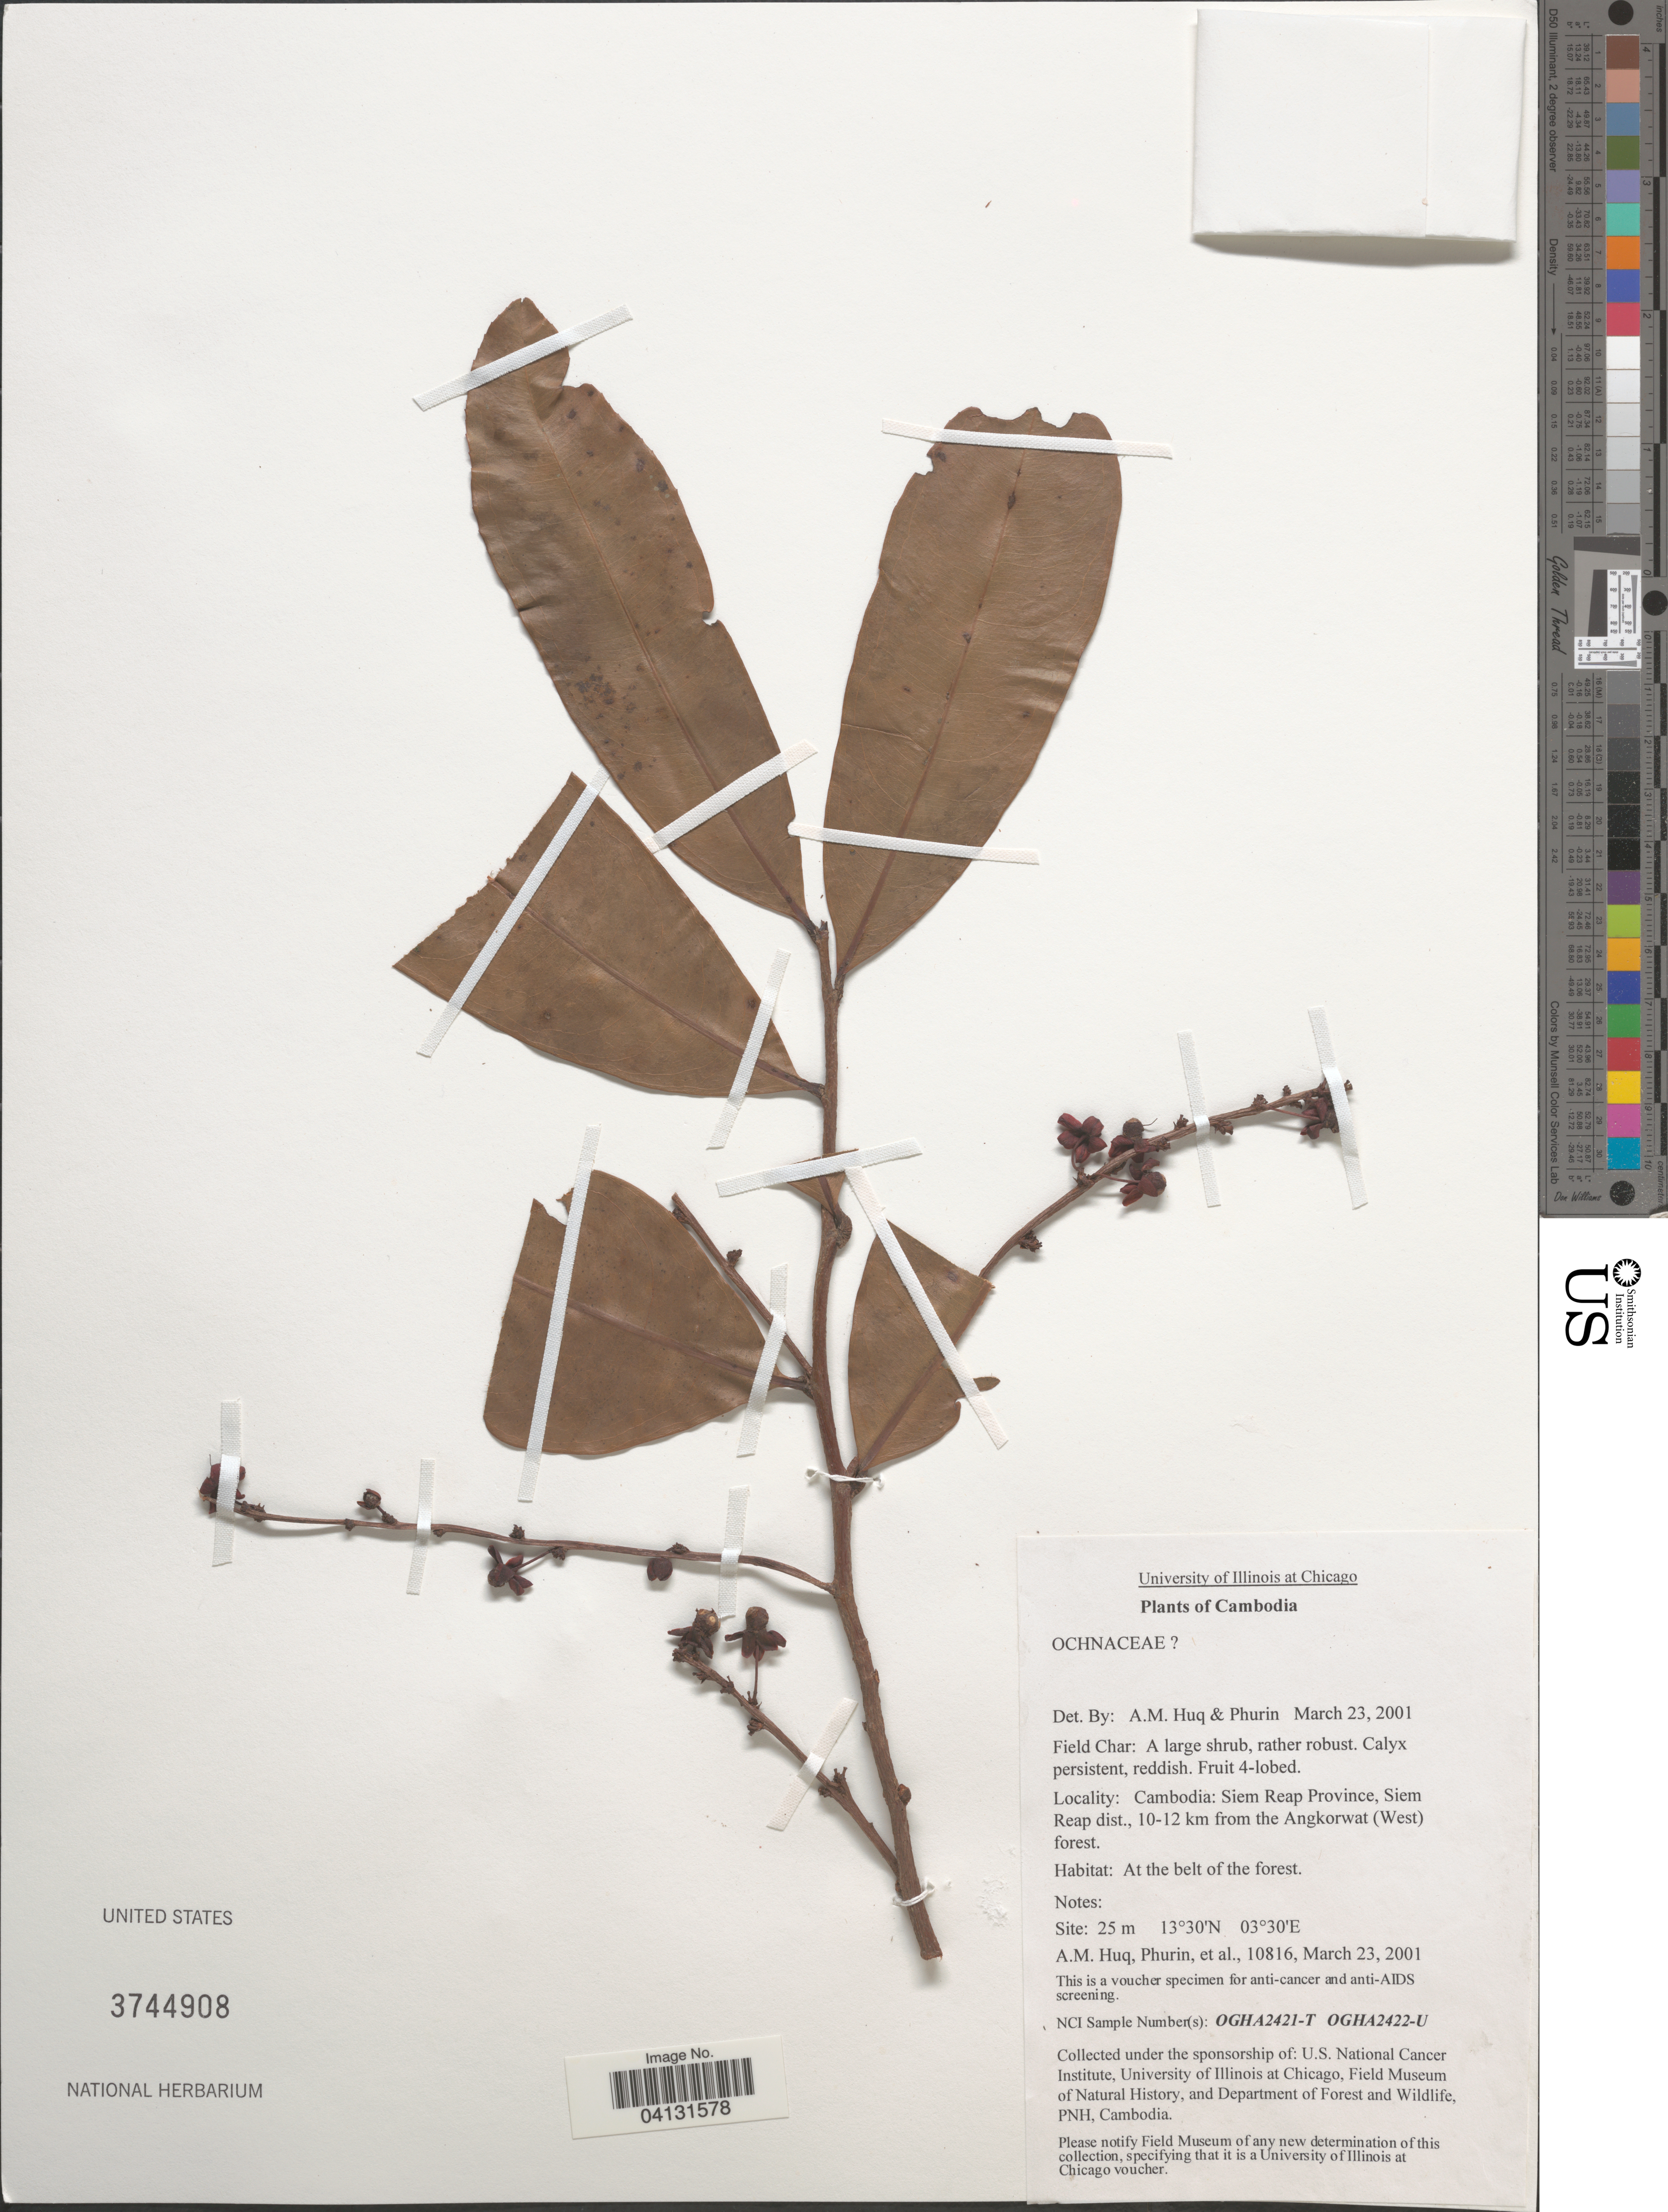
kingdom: Plantae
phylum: Tracheophyta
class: Magnoliopsida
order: Malpighiales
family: Ochnaceae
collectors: A. M. Huq, -. Phurin & et al.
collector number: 10816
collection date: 2001-03-23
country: Cambodia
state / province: Siĕm Réab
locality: Siem Reap Province, Siem Reap dist., 10-12 km from the Angkorwat (West) forest.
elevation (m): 25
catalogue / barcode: US 3744908